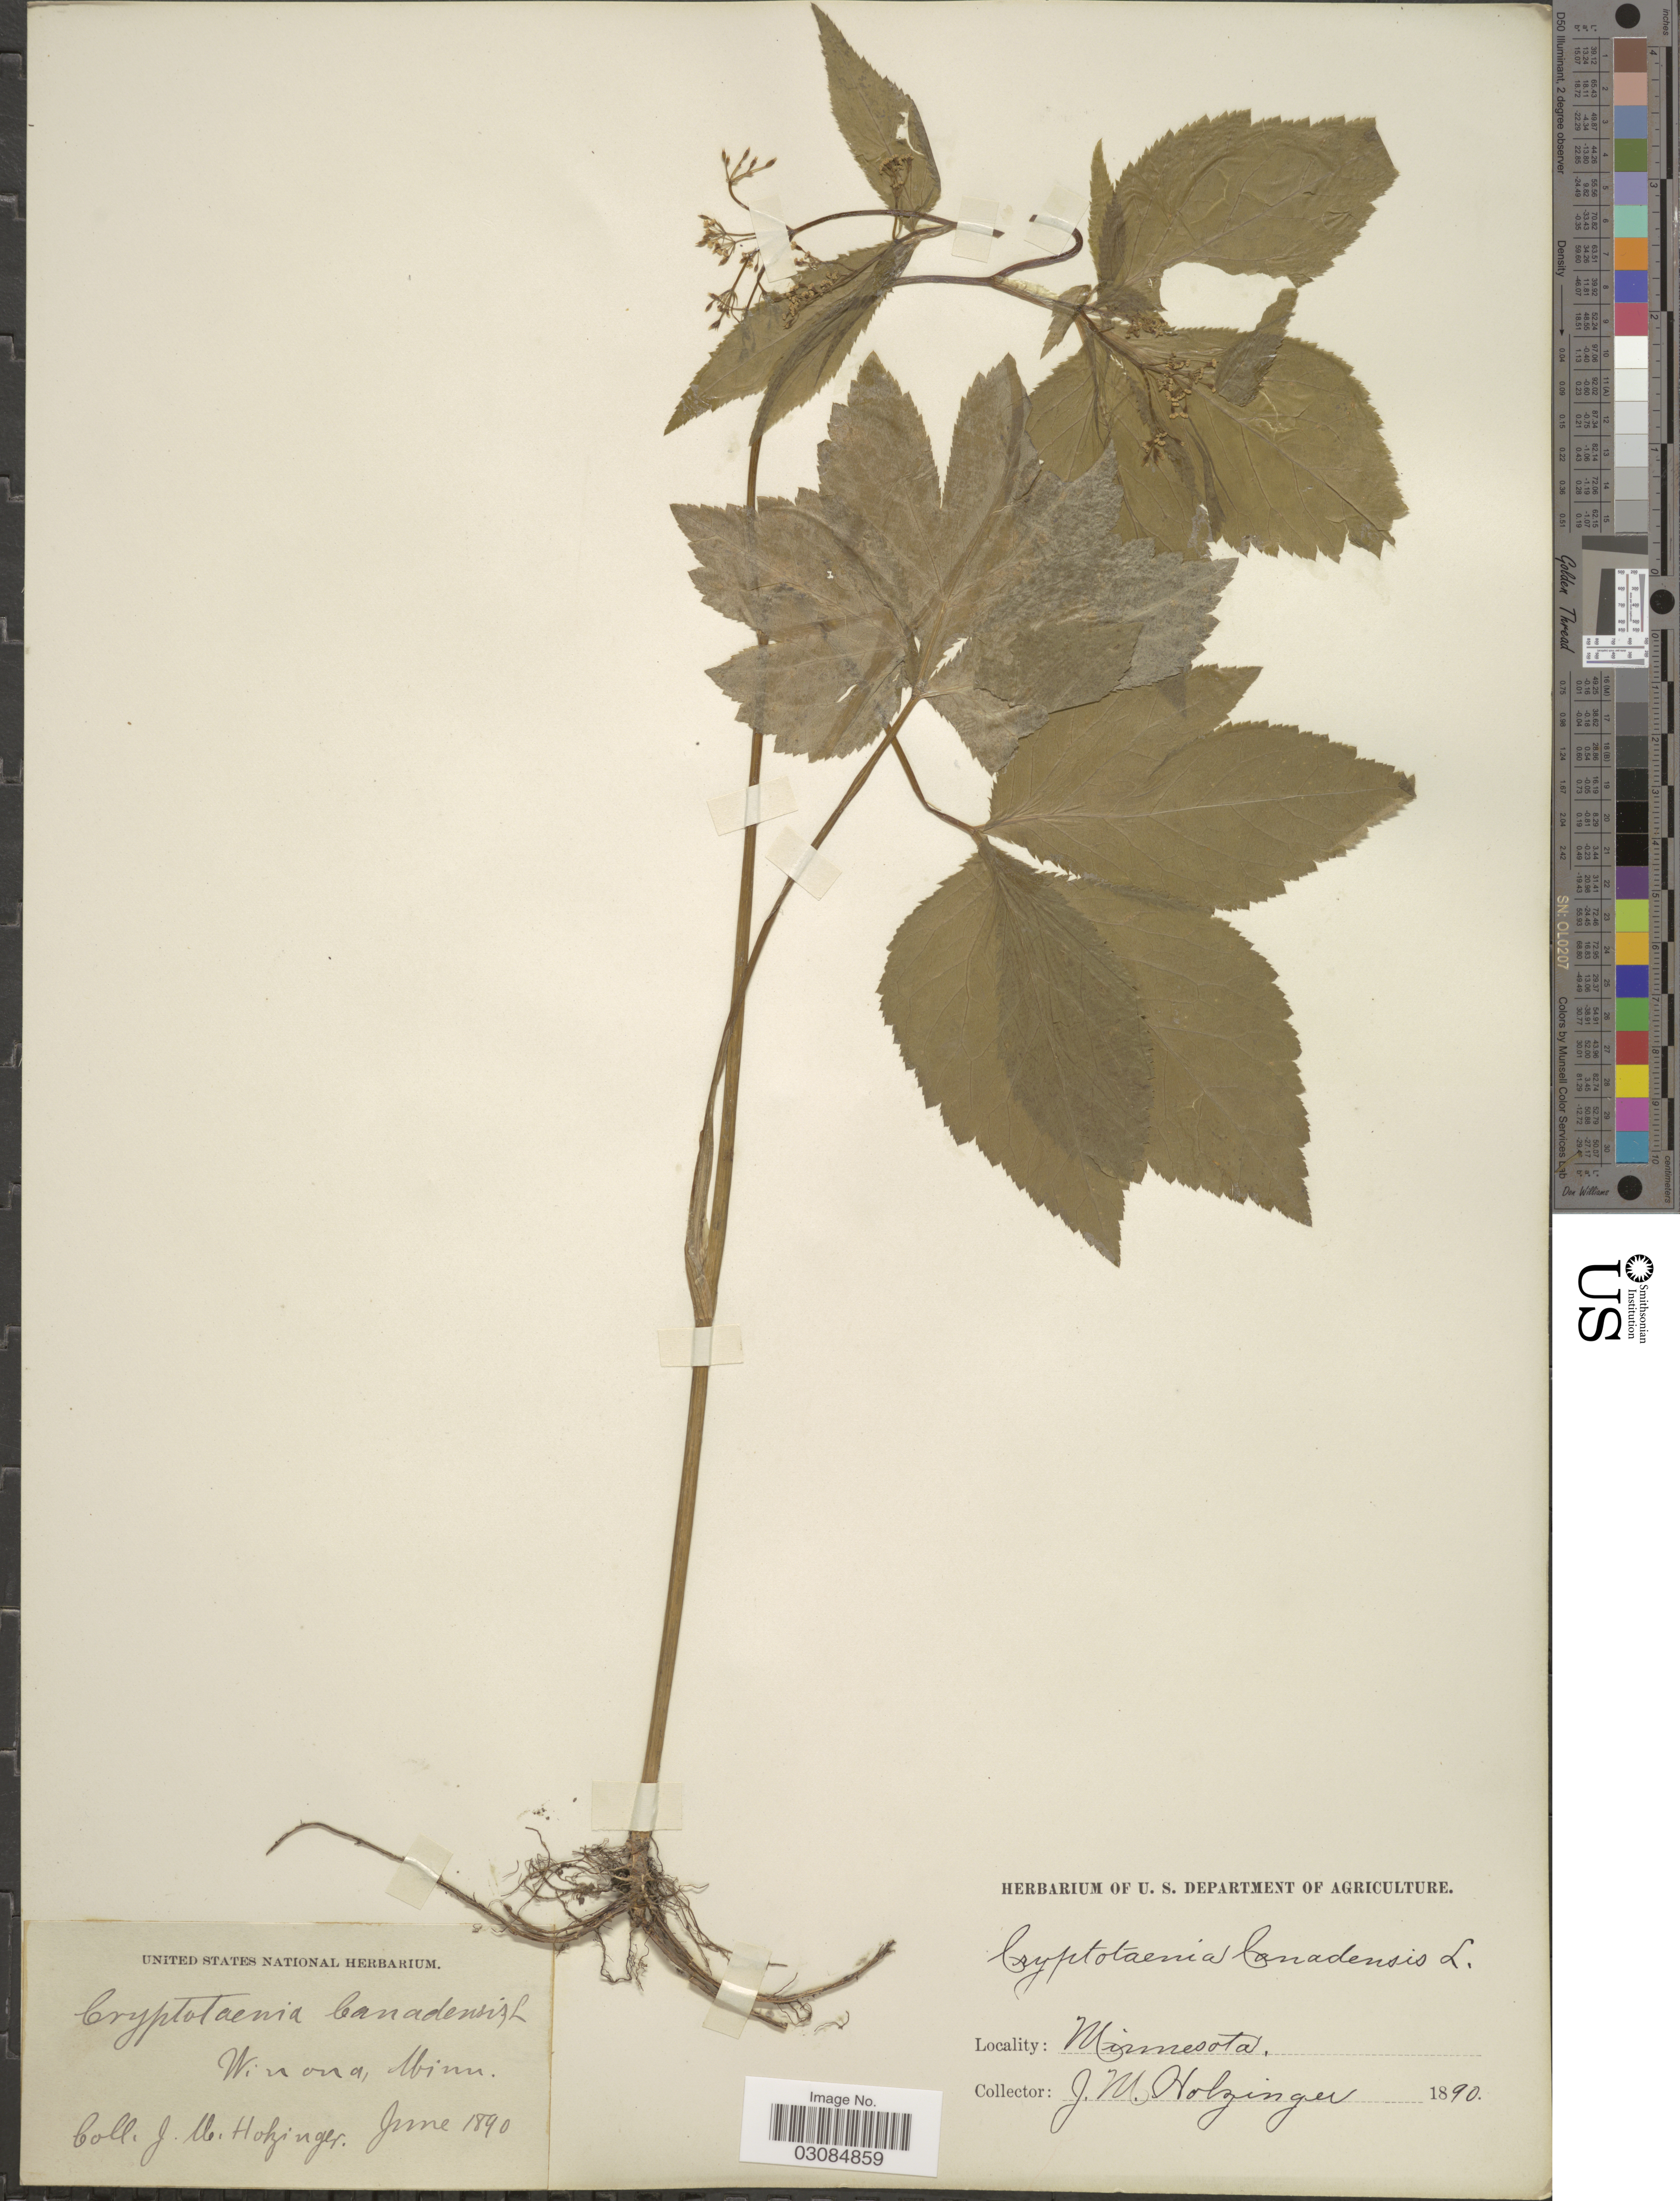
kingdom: Plantae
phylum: Tracheophyta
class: Magnoliopsida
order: Apiales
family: Apiaceae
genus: Cryptotaenia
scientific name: Cryptotaenia canadensis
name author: (L.) DC.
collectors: J. M. Holzinger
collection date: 1890-06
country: United States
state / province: Minnesota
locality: Winona.